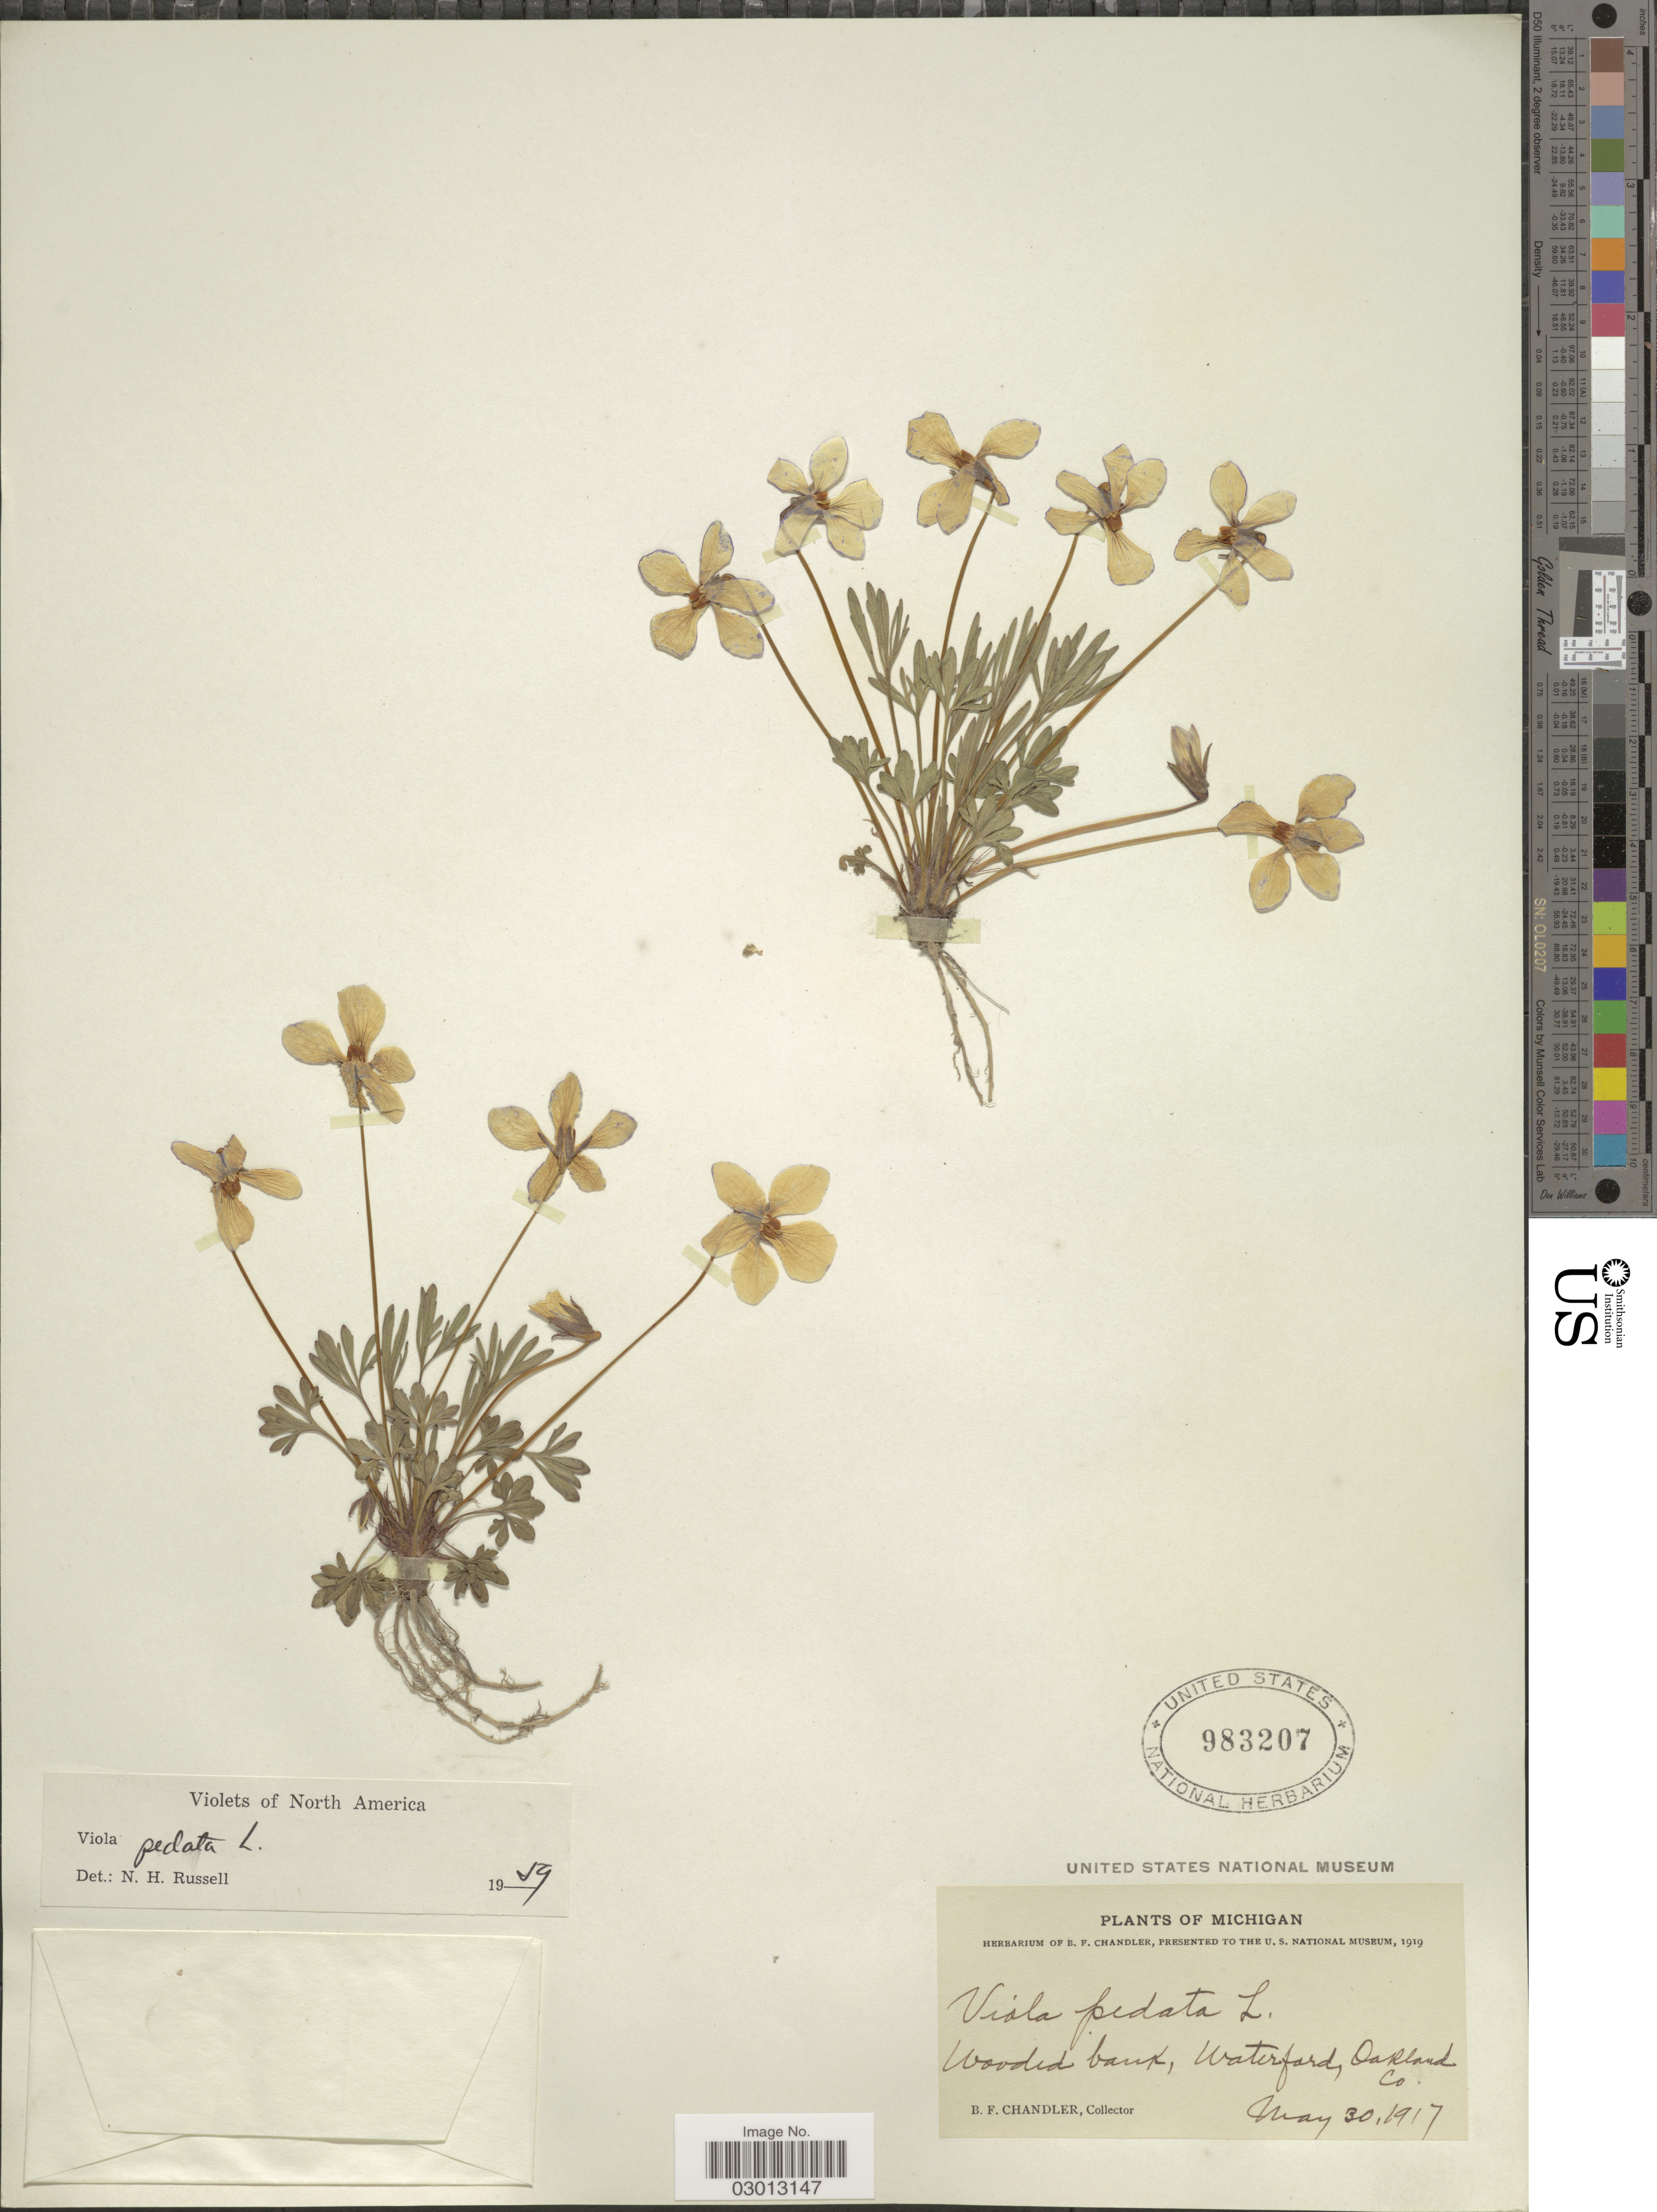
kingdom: Plantae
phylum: Tracheophyta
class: Magnoliopsida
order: Malpighiales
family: Violaceae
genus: Viola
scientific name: Viola pedata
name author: L.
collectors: B. F. Chandler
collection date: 1917-05-30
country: United States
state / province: Michigan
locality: Wooded bank, Waterford, Oakland Co.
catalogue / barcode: US 983207